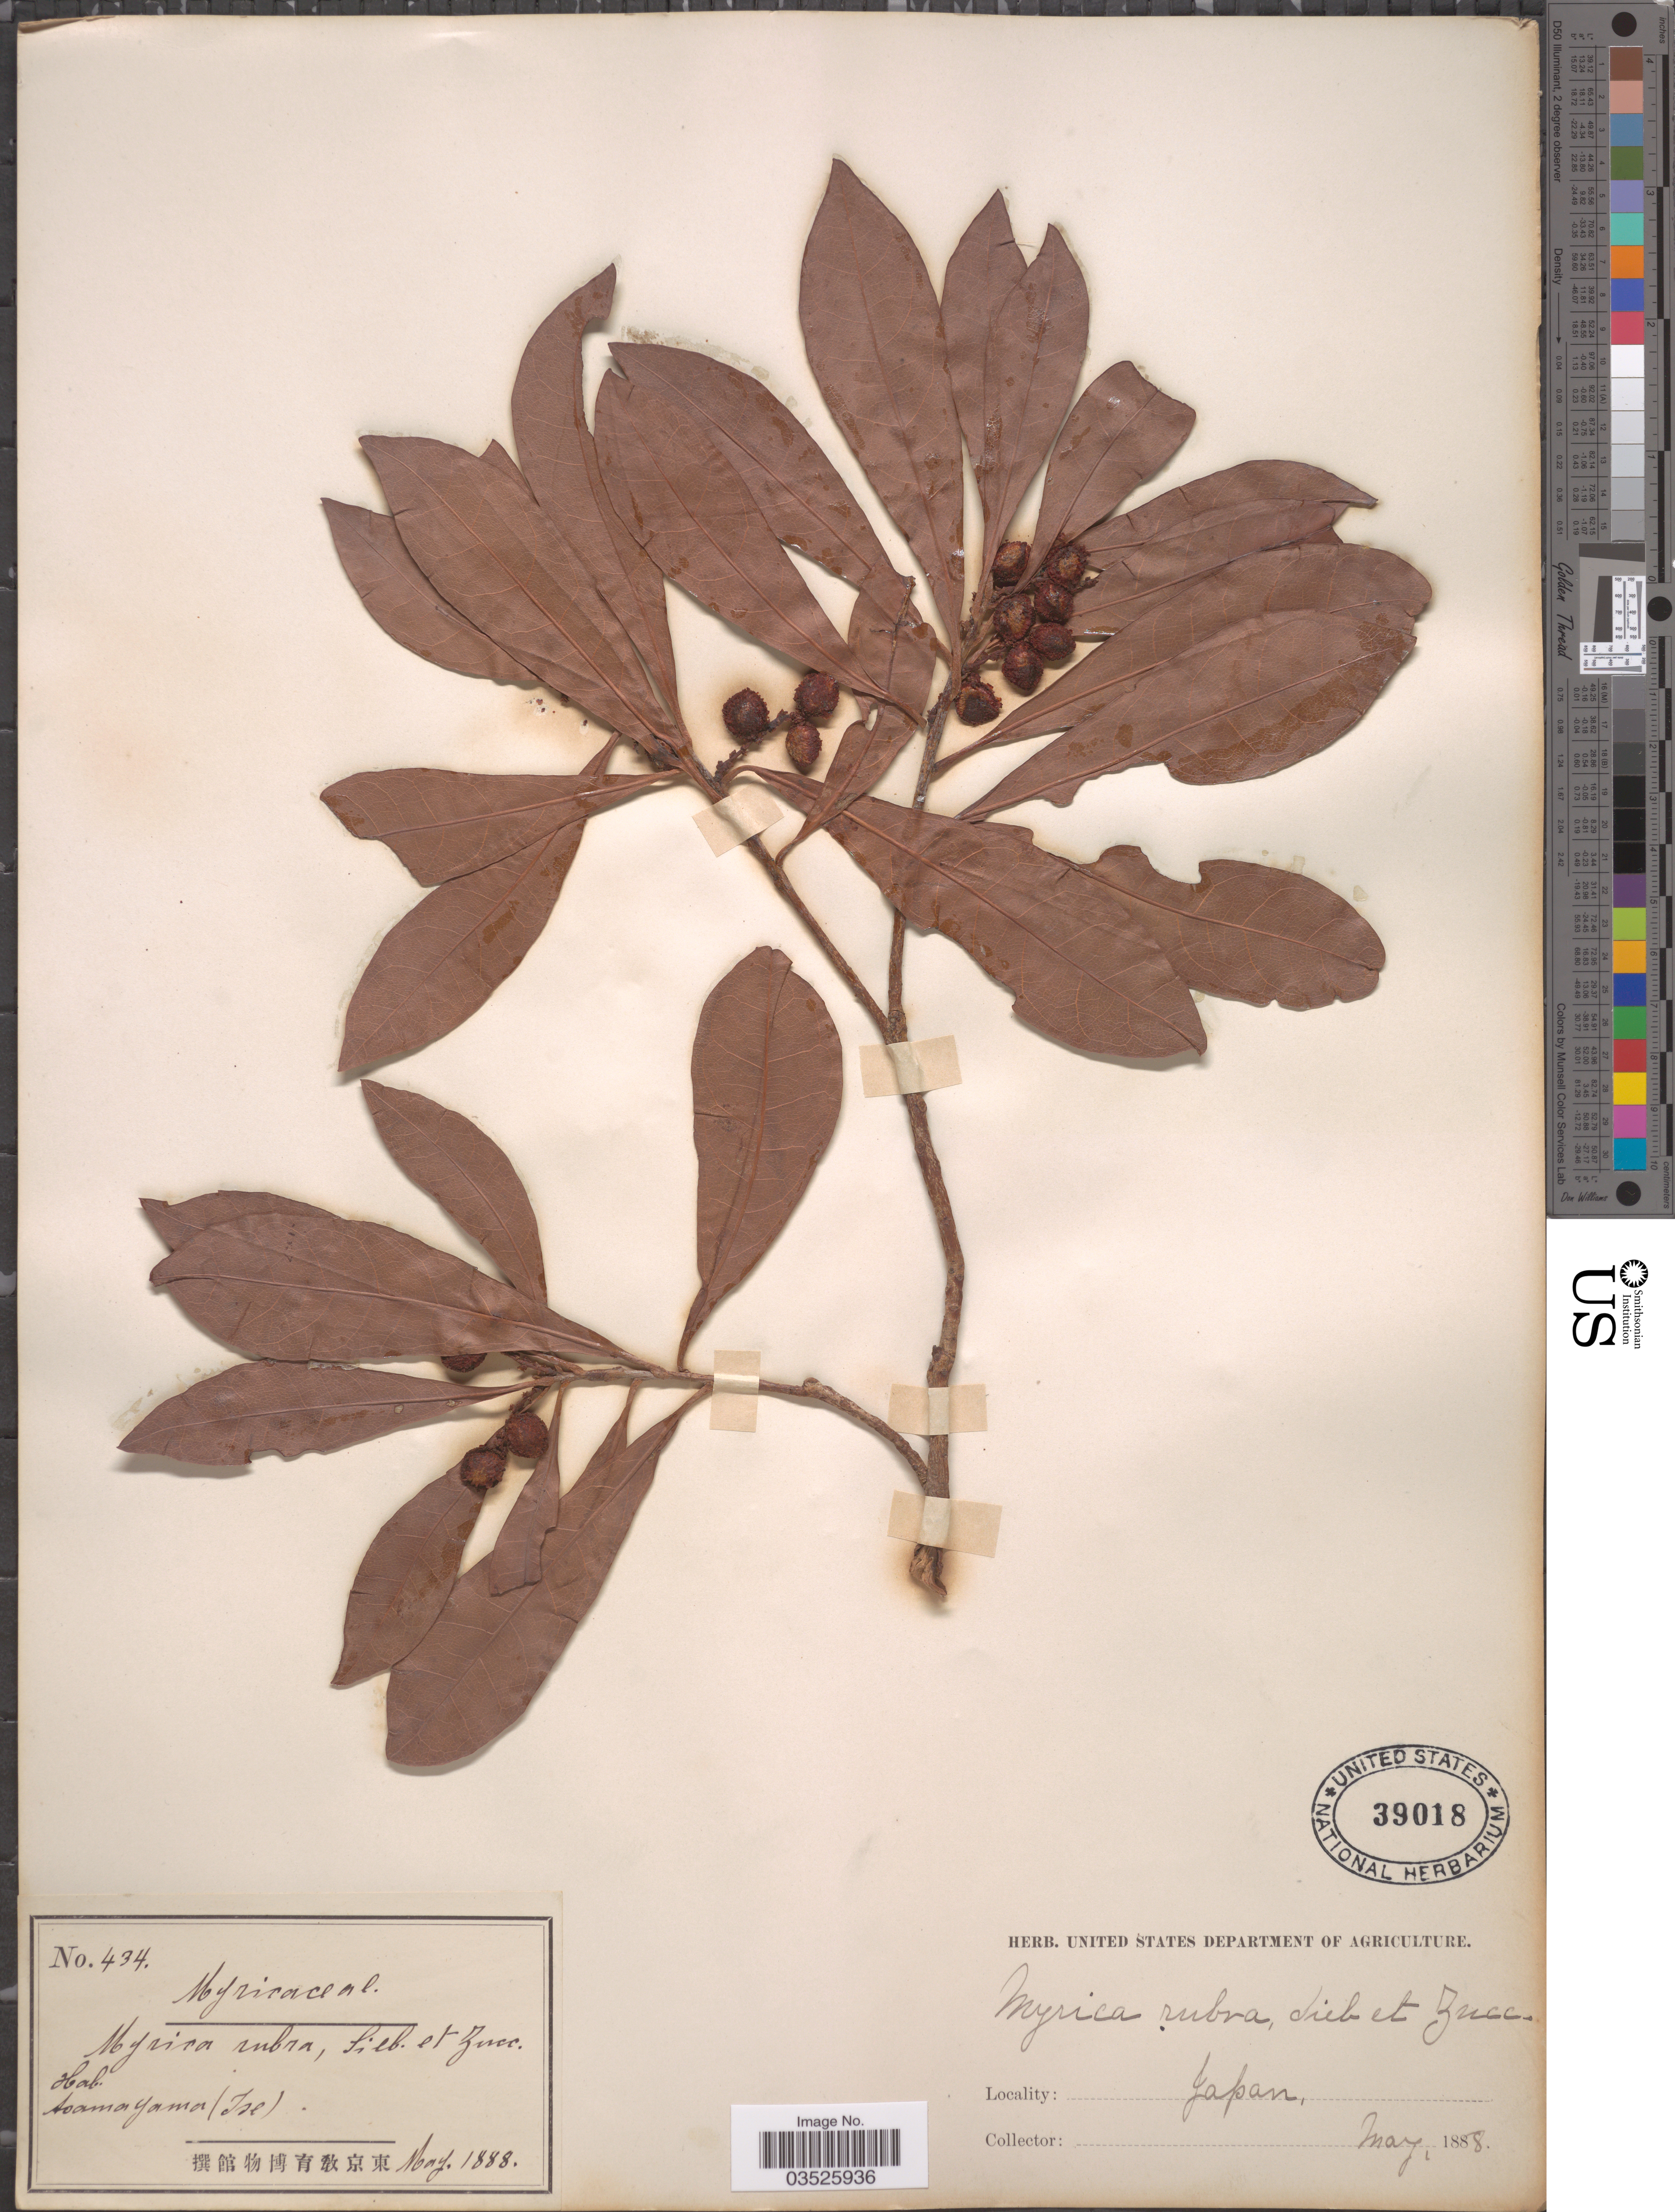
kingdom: Plantae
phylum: Tracheophyta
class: Magnoliopsida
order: Fagales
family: Myricaceae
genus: Morella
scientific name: Morella rubra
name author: Lour.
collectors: ex herb. U. S. Department of Agriculture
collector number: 434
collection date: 1888-05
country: Japan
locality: MamaYama (Ise).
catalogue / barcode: US 39018